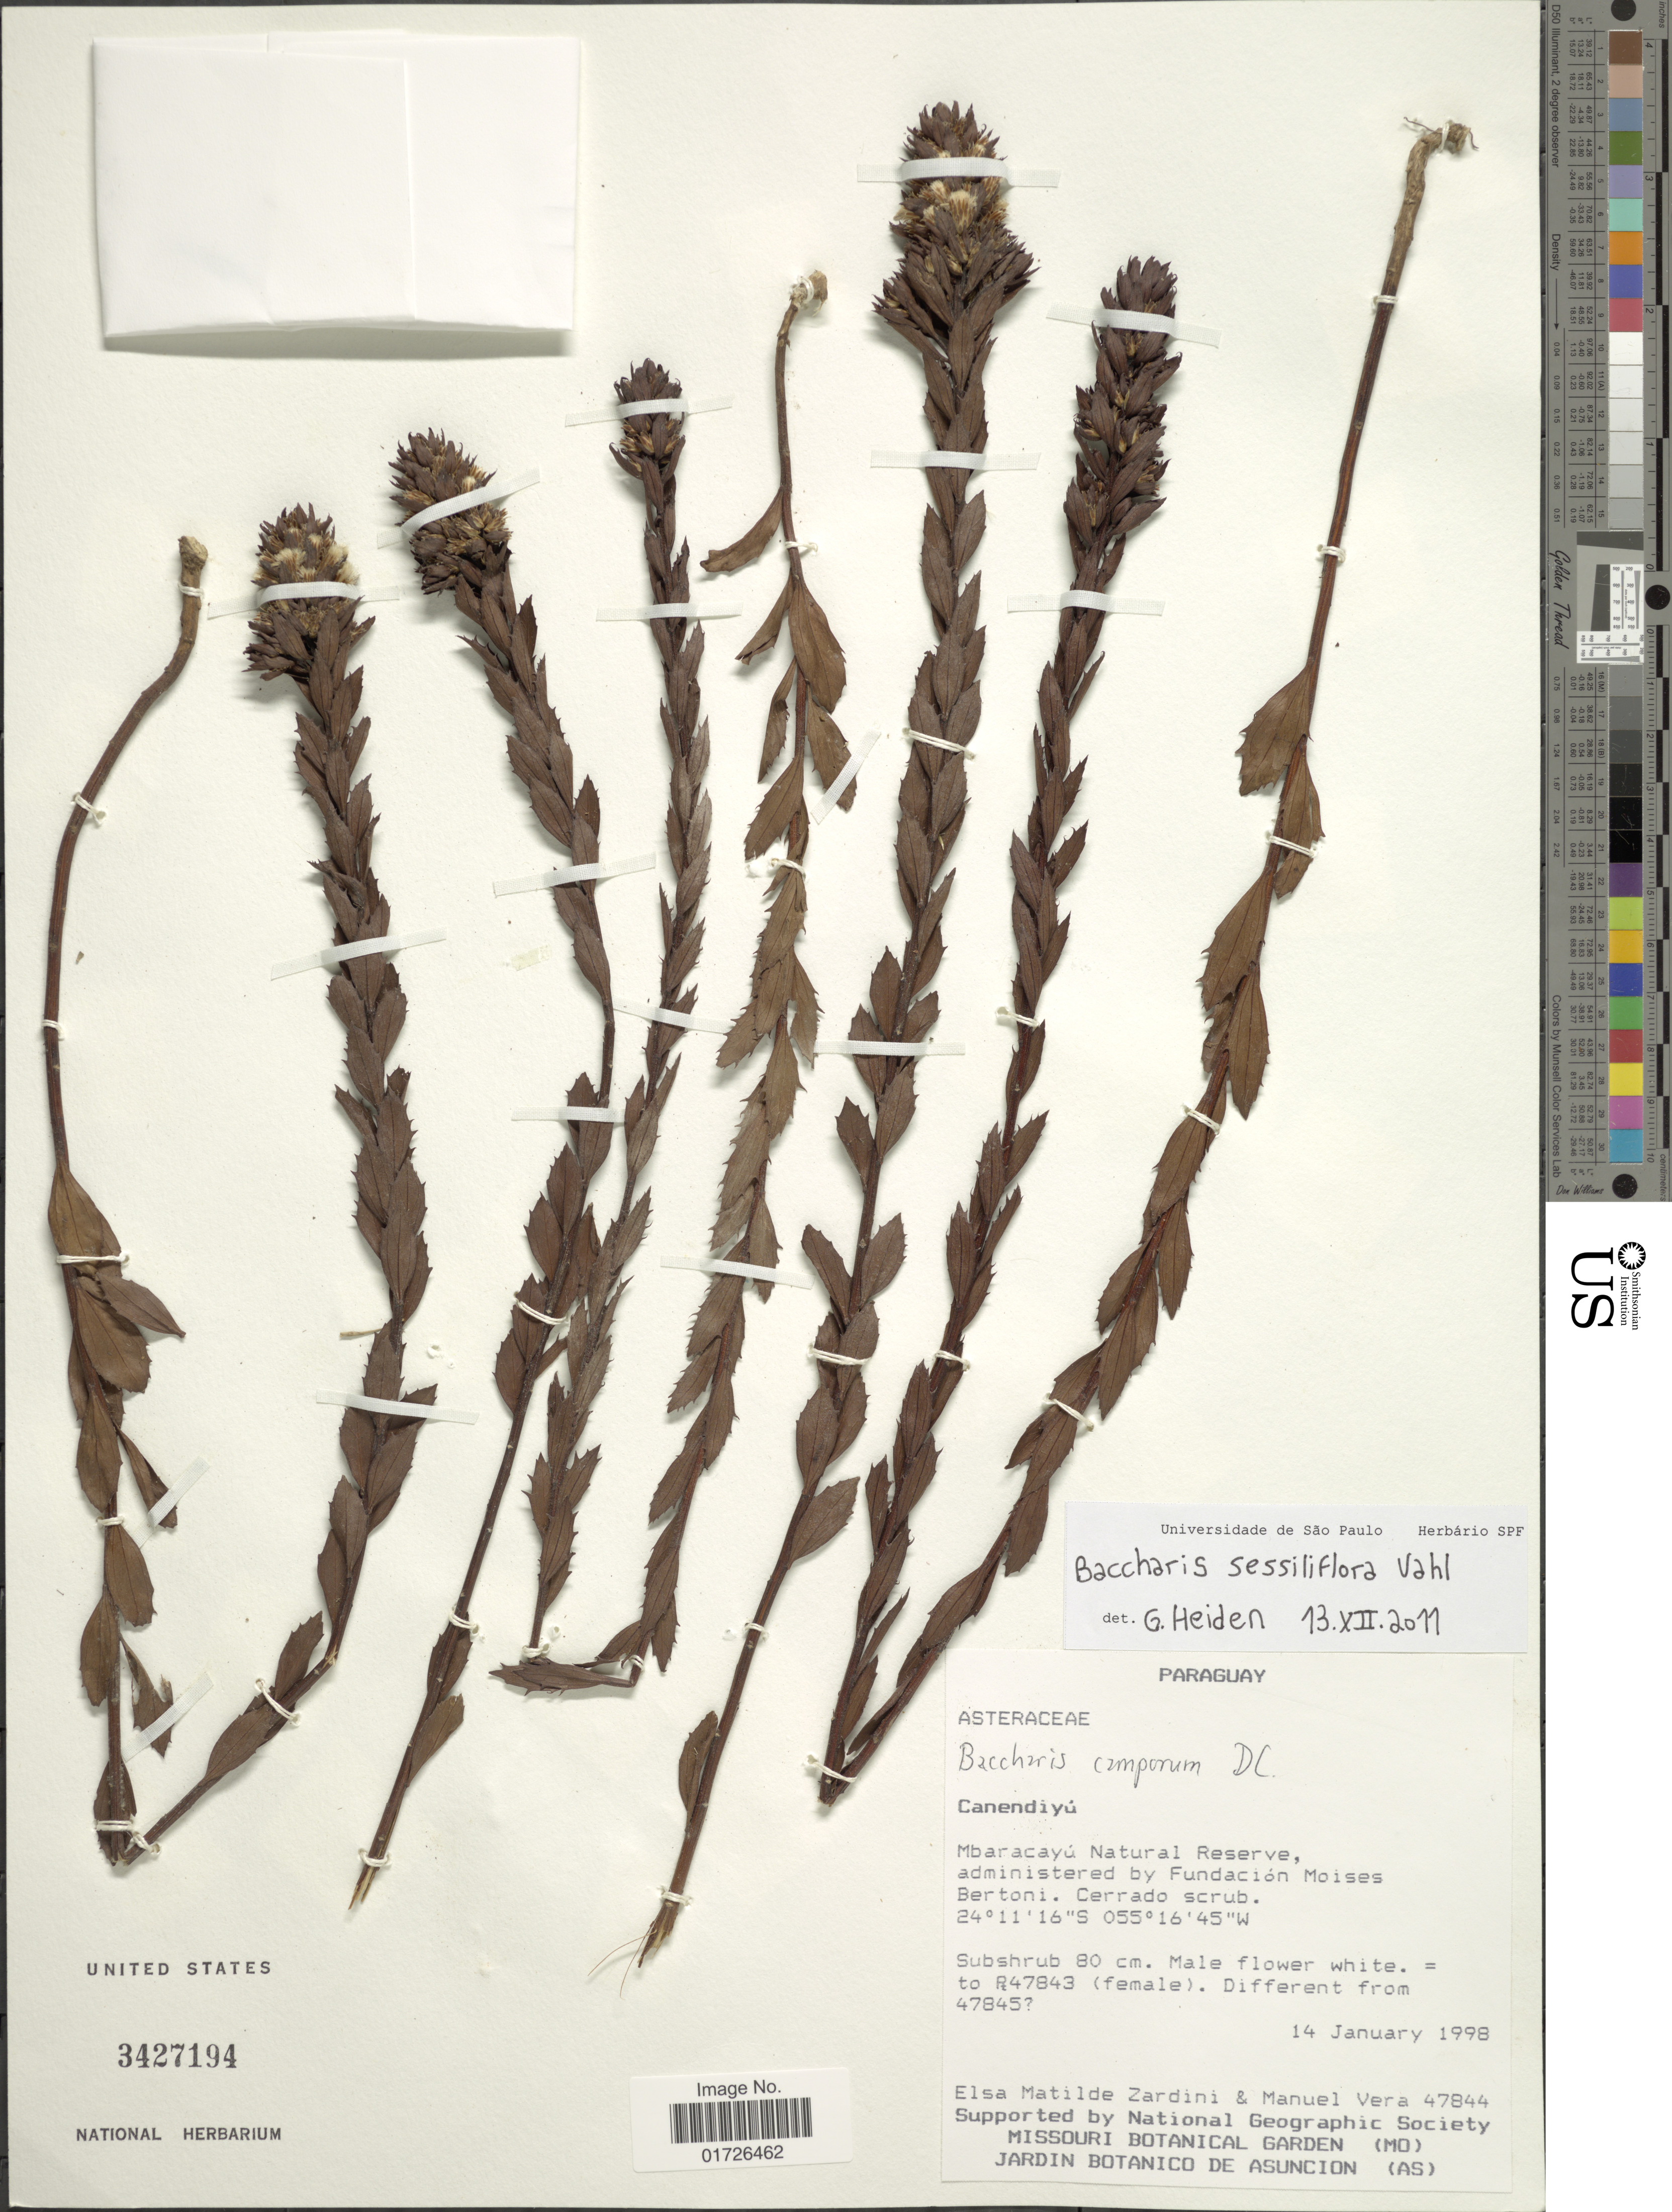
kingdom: Plantae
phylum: Tracheophyta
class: Magnoliopsida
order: Asterales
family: Asteraceae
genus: Baccharis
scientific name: Baccharis sessiliflora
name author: Vahl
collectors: E. M. Zardini & M. Vera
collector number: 47844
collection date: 1998-01-14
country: Paraguay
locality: Canendiyú, Mbaracayú Natural Reserve.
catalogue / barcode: US 3427194